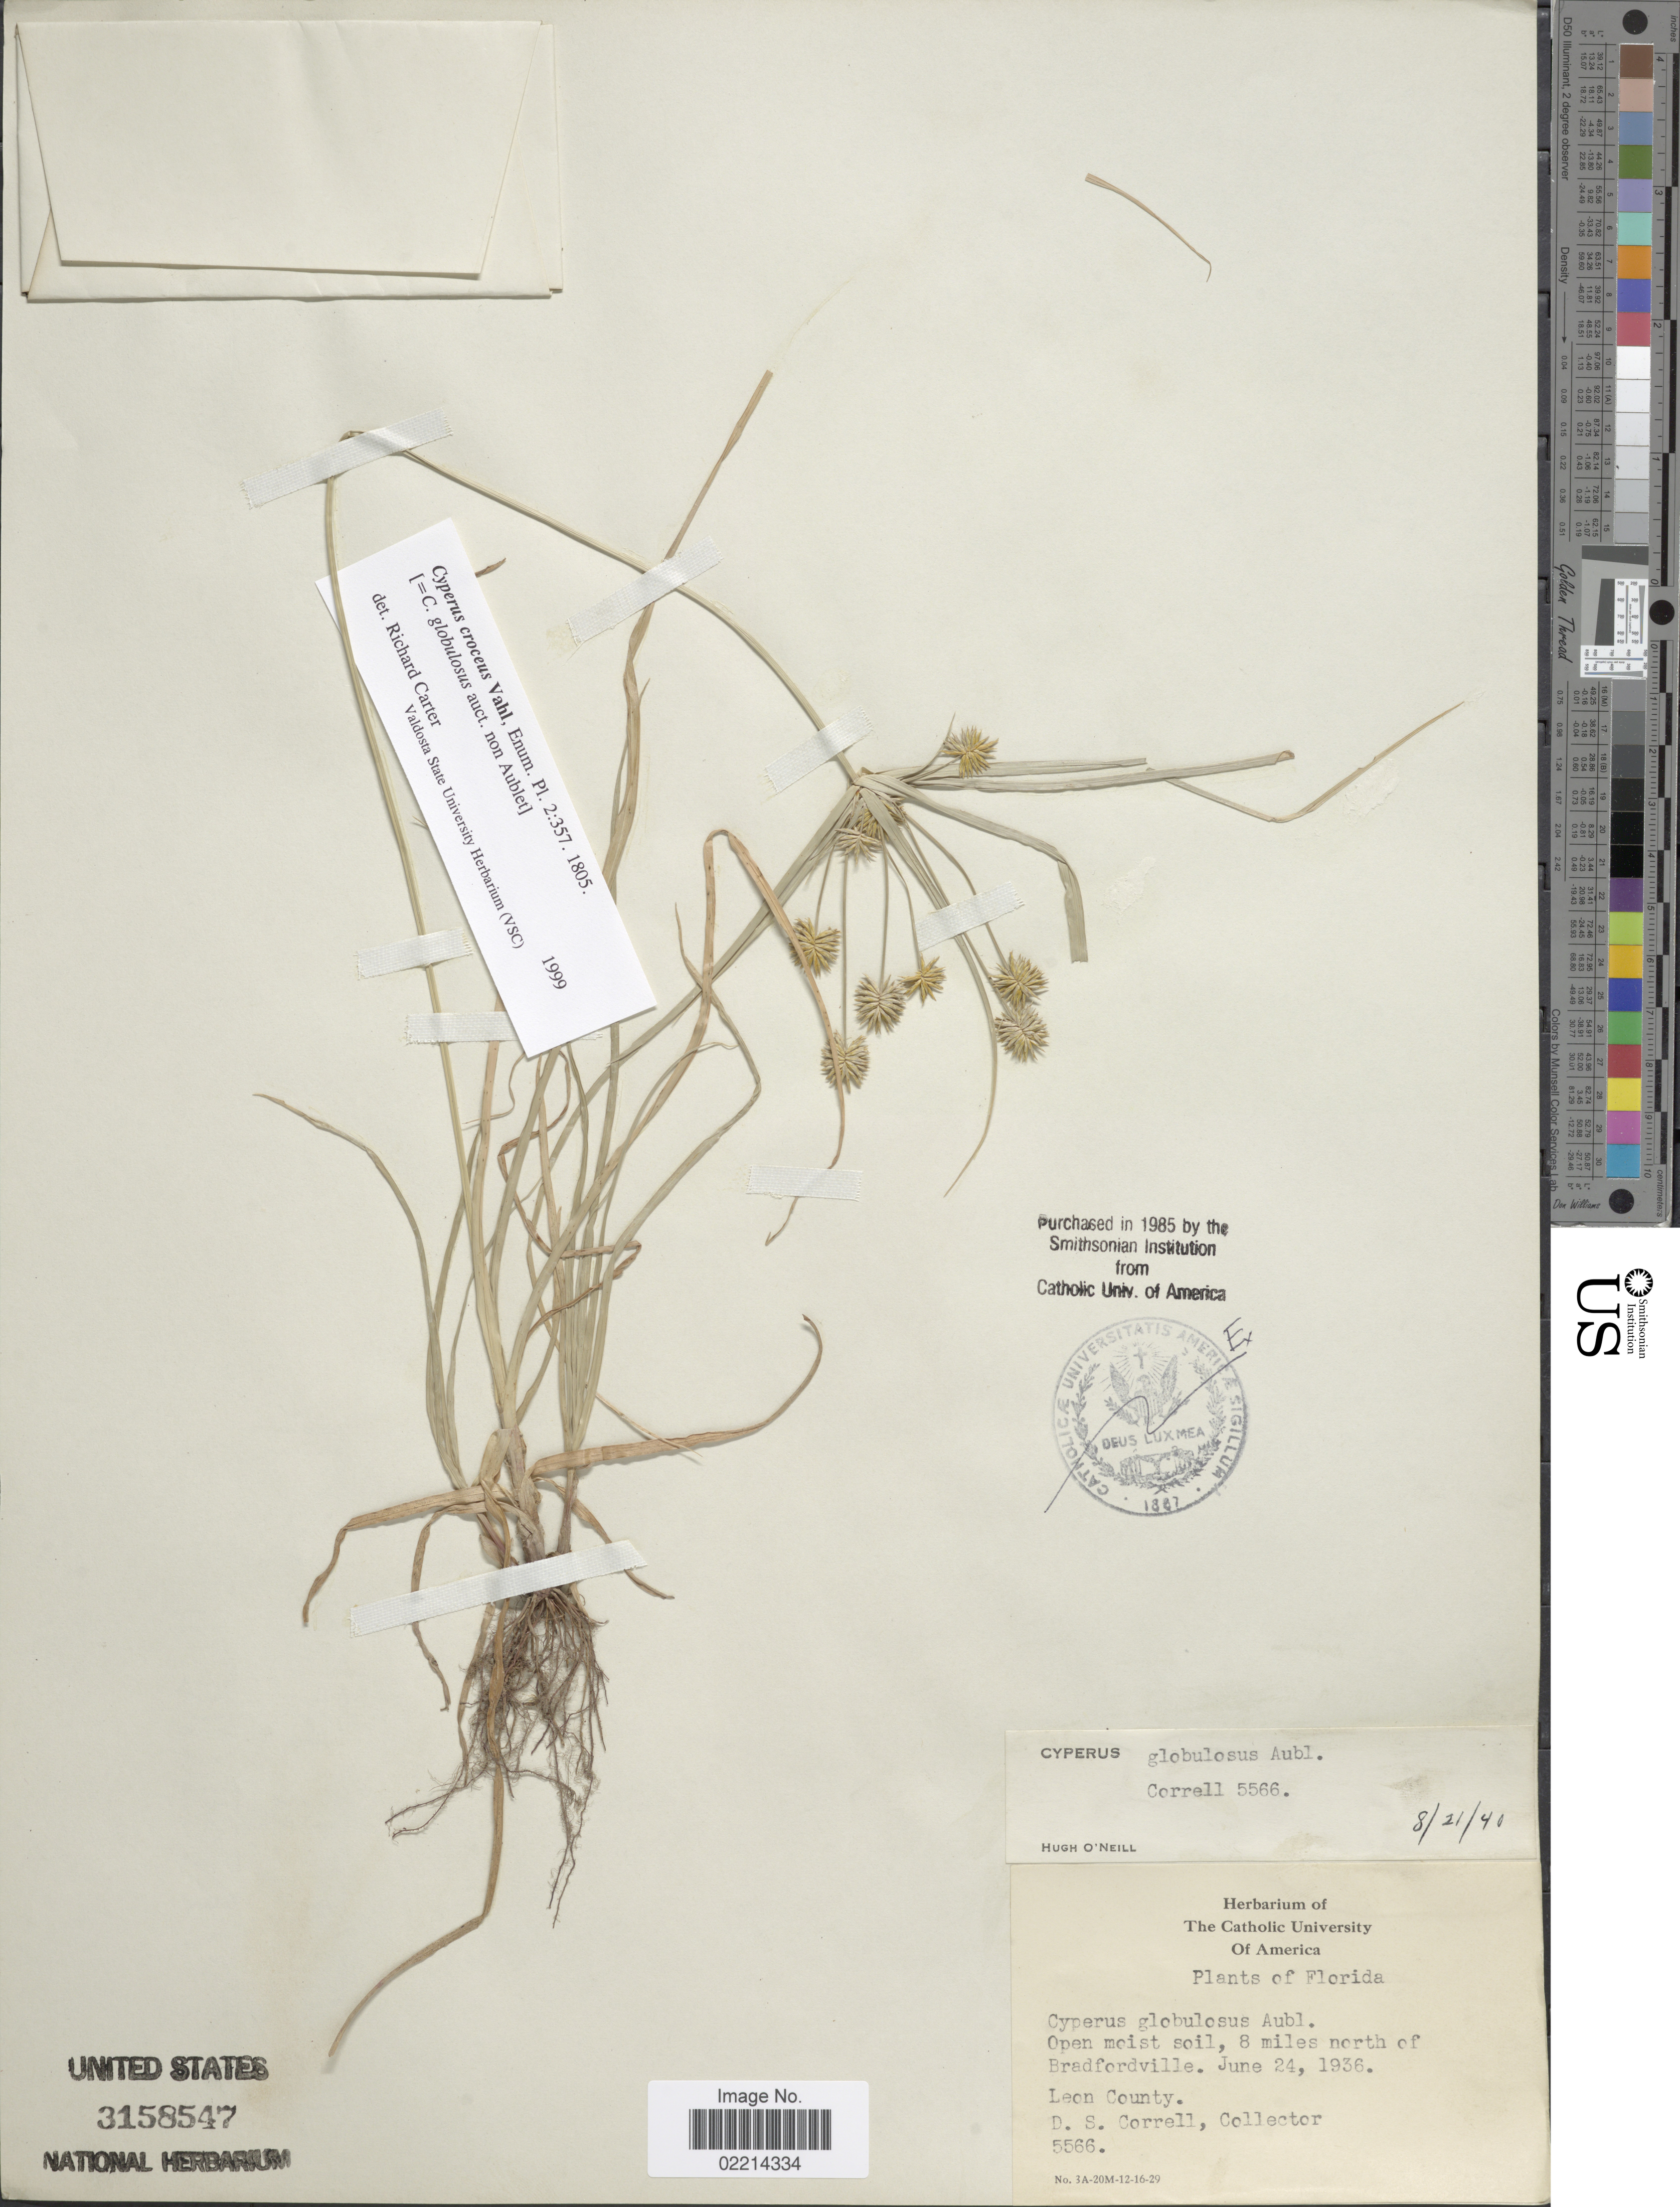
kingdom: Plantae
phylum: Tracheophyta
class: Liliopsida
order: Poales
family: Cyperaceae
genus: Cyperus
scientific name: Cyperus croceus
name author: Vahl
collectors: D. S. Correll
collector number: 5566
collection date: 1936-06-24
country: United States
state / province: Florida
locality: Open moist soil, 8 miles north of Bradfordville, Leon County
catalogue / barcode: US 3158547